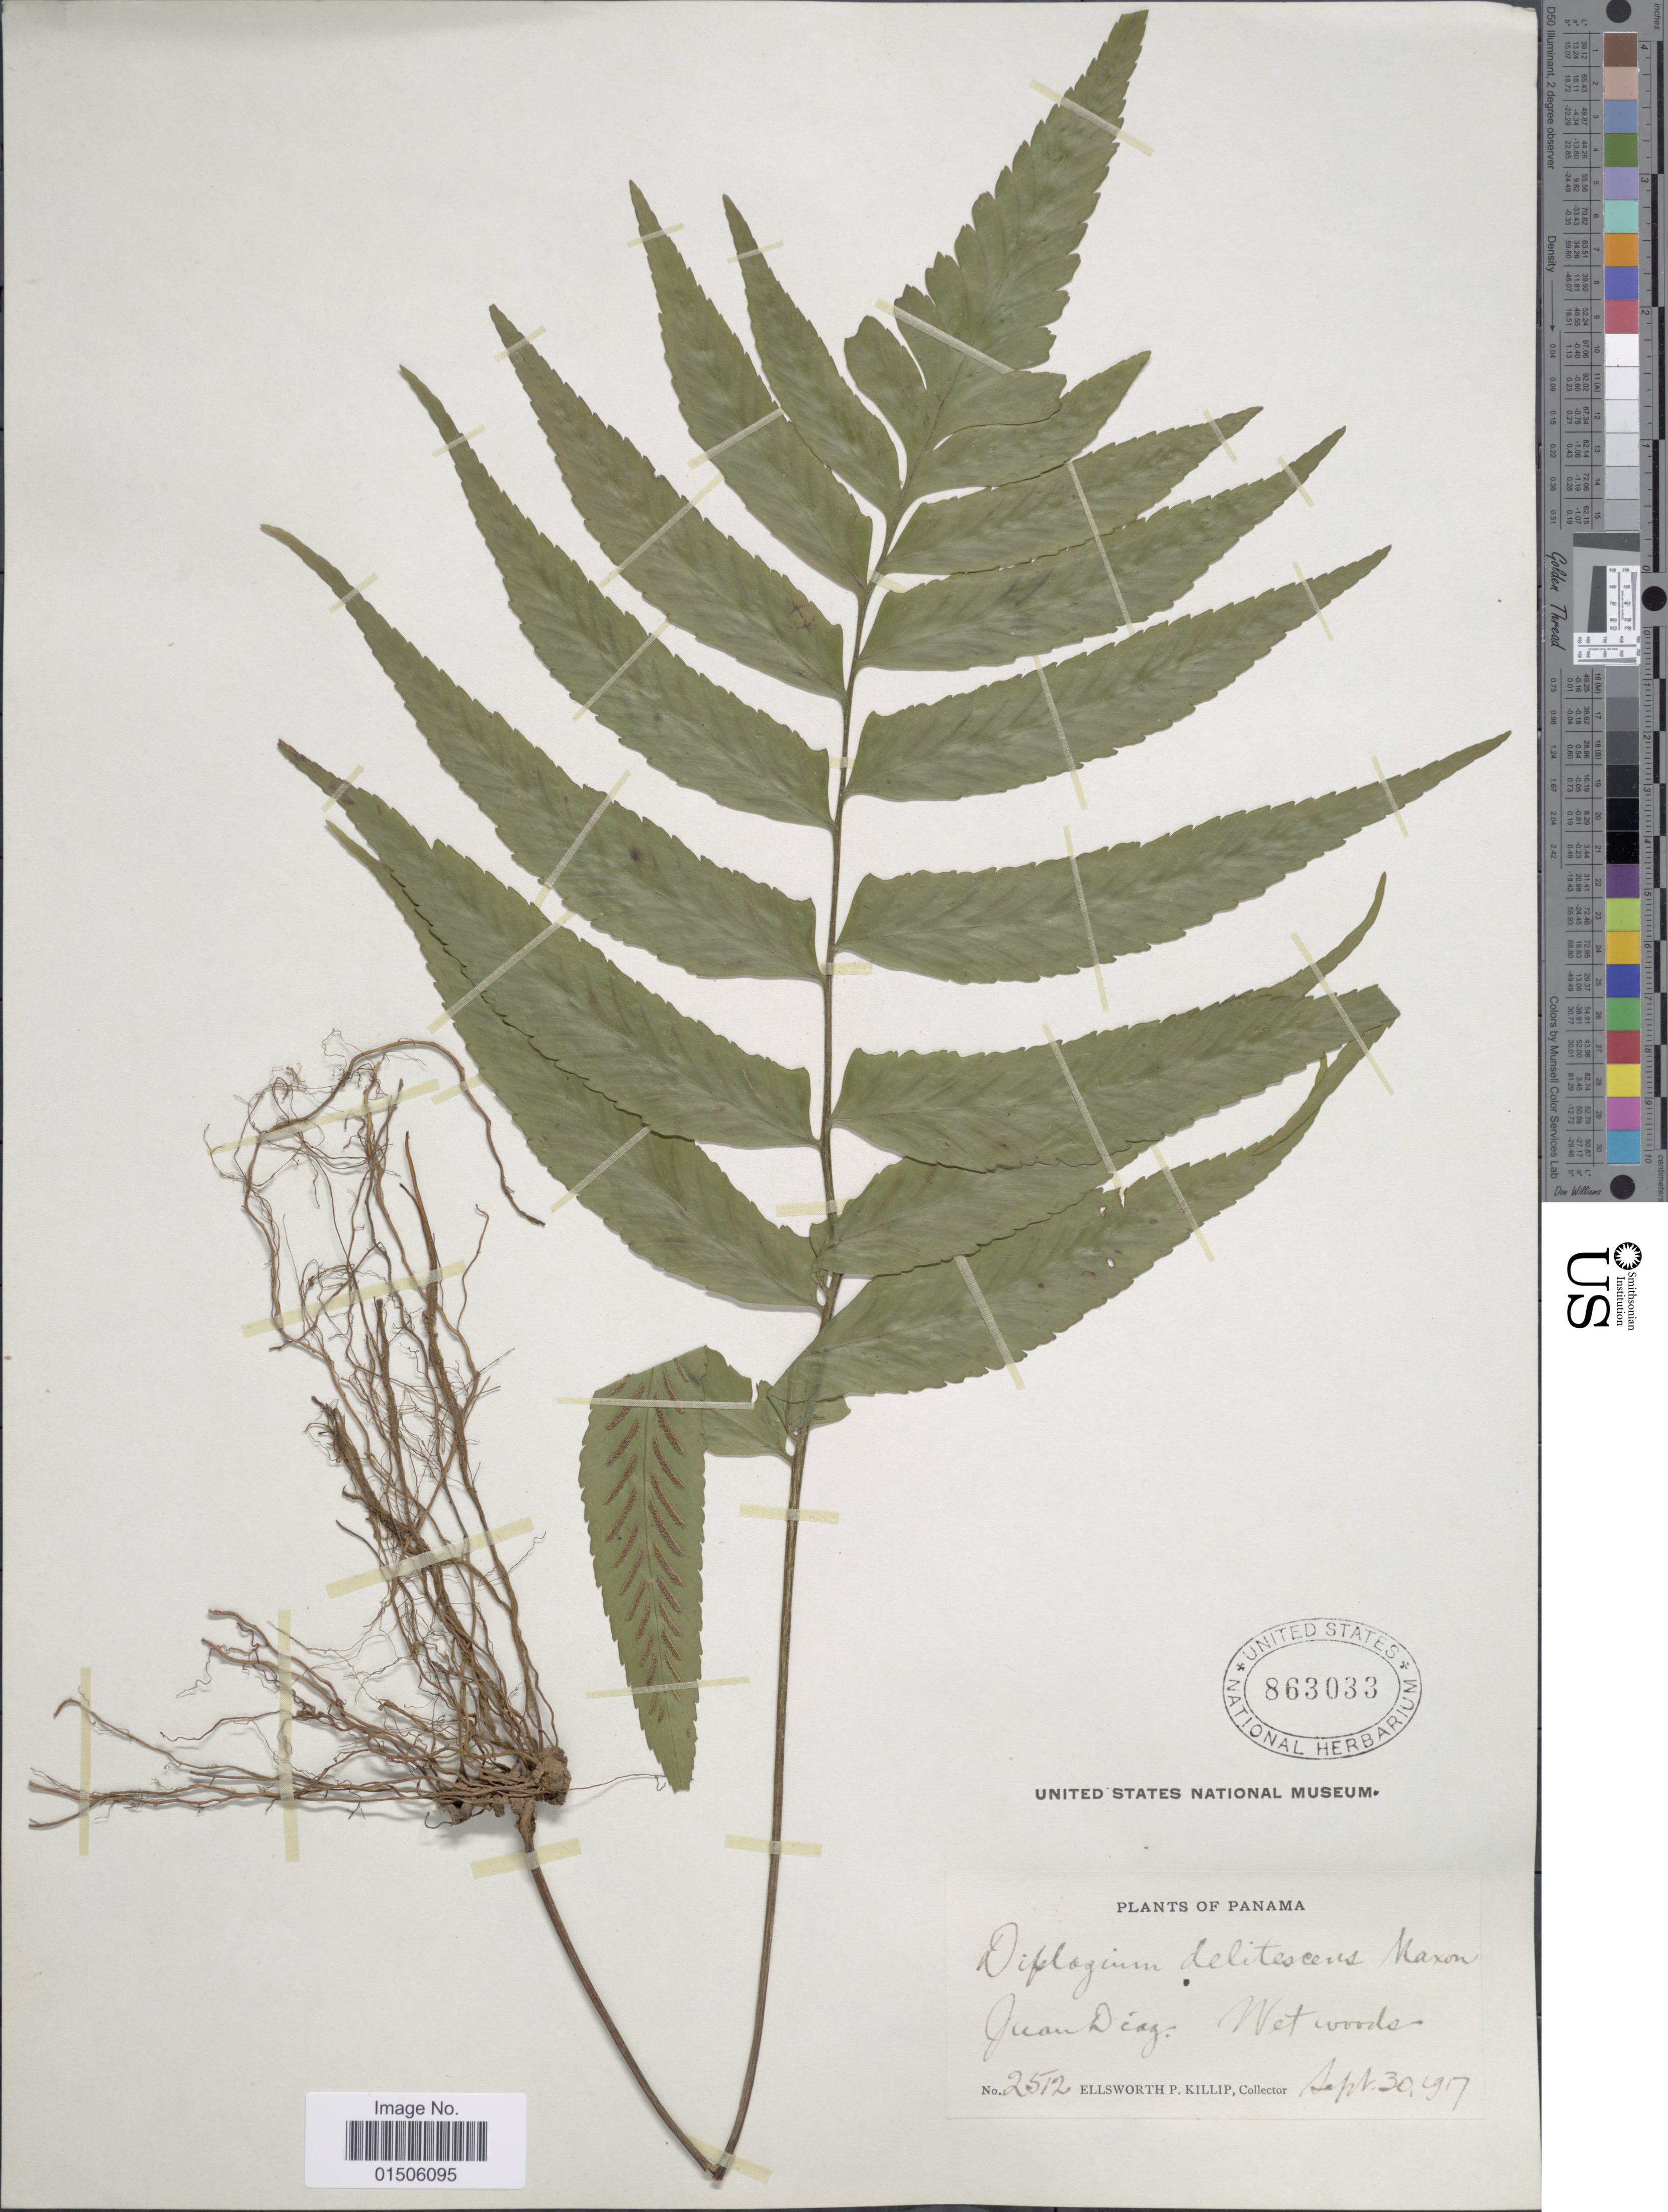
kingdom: Plantae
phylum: Tracheophyta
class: Polypodiopsida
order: Polypodiales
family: Aspleniaceae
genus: Asplenium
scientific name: Asplenium delitescens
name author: (Maxon) L.D. Gómez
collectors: E. P. Killip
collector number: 2512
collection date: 1917-09-30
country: Panama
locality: Juan Dias,Wet woods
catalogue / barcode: US 863033